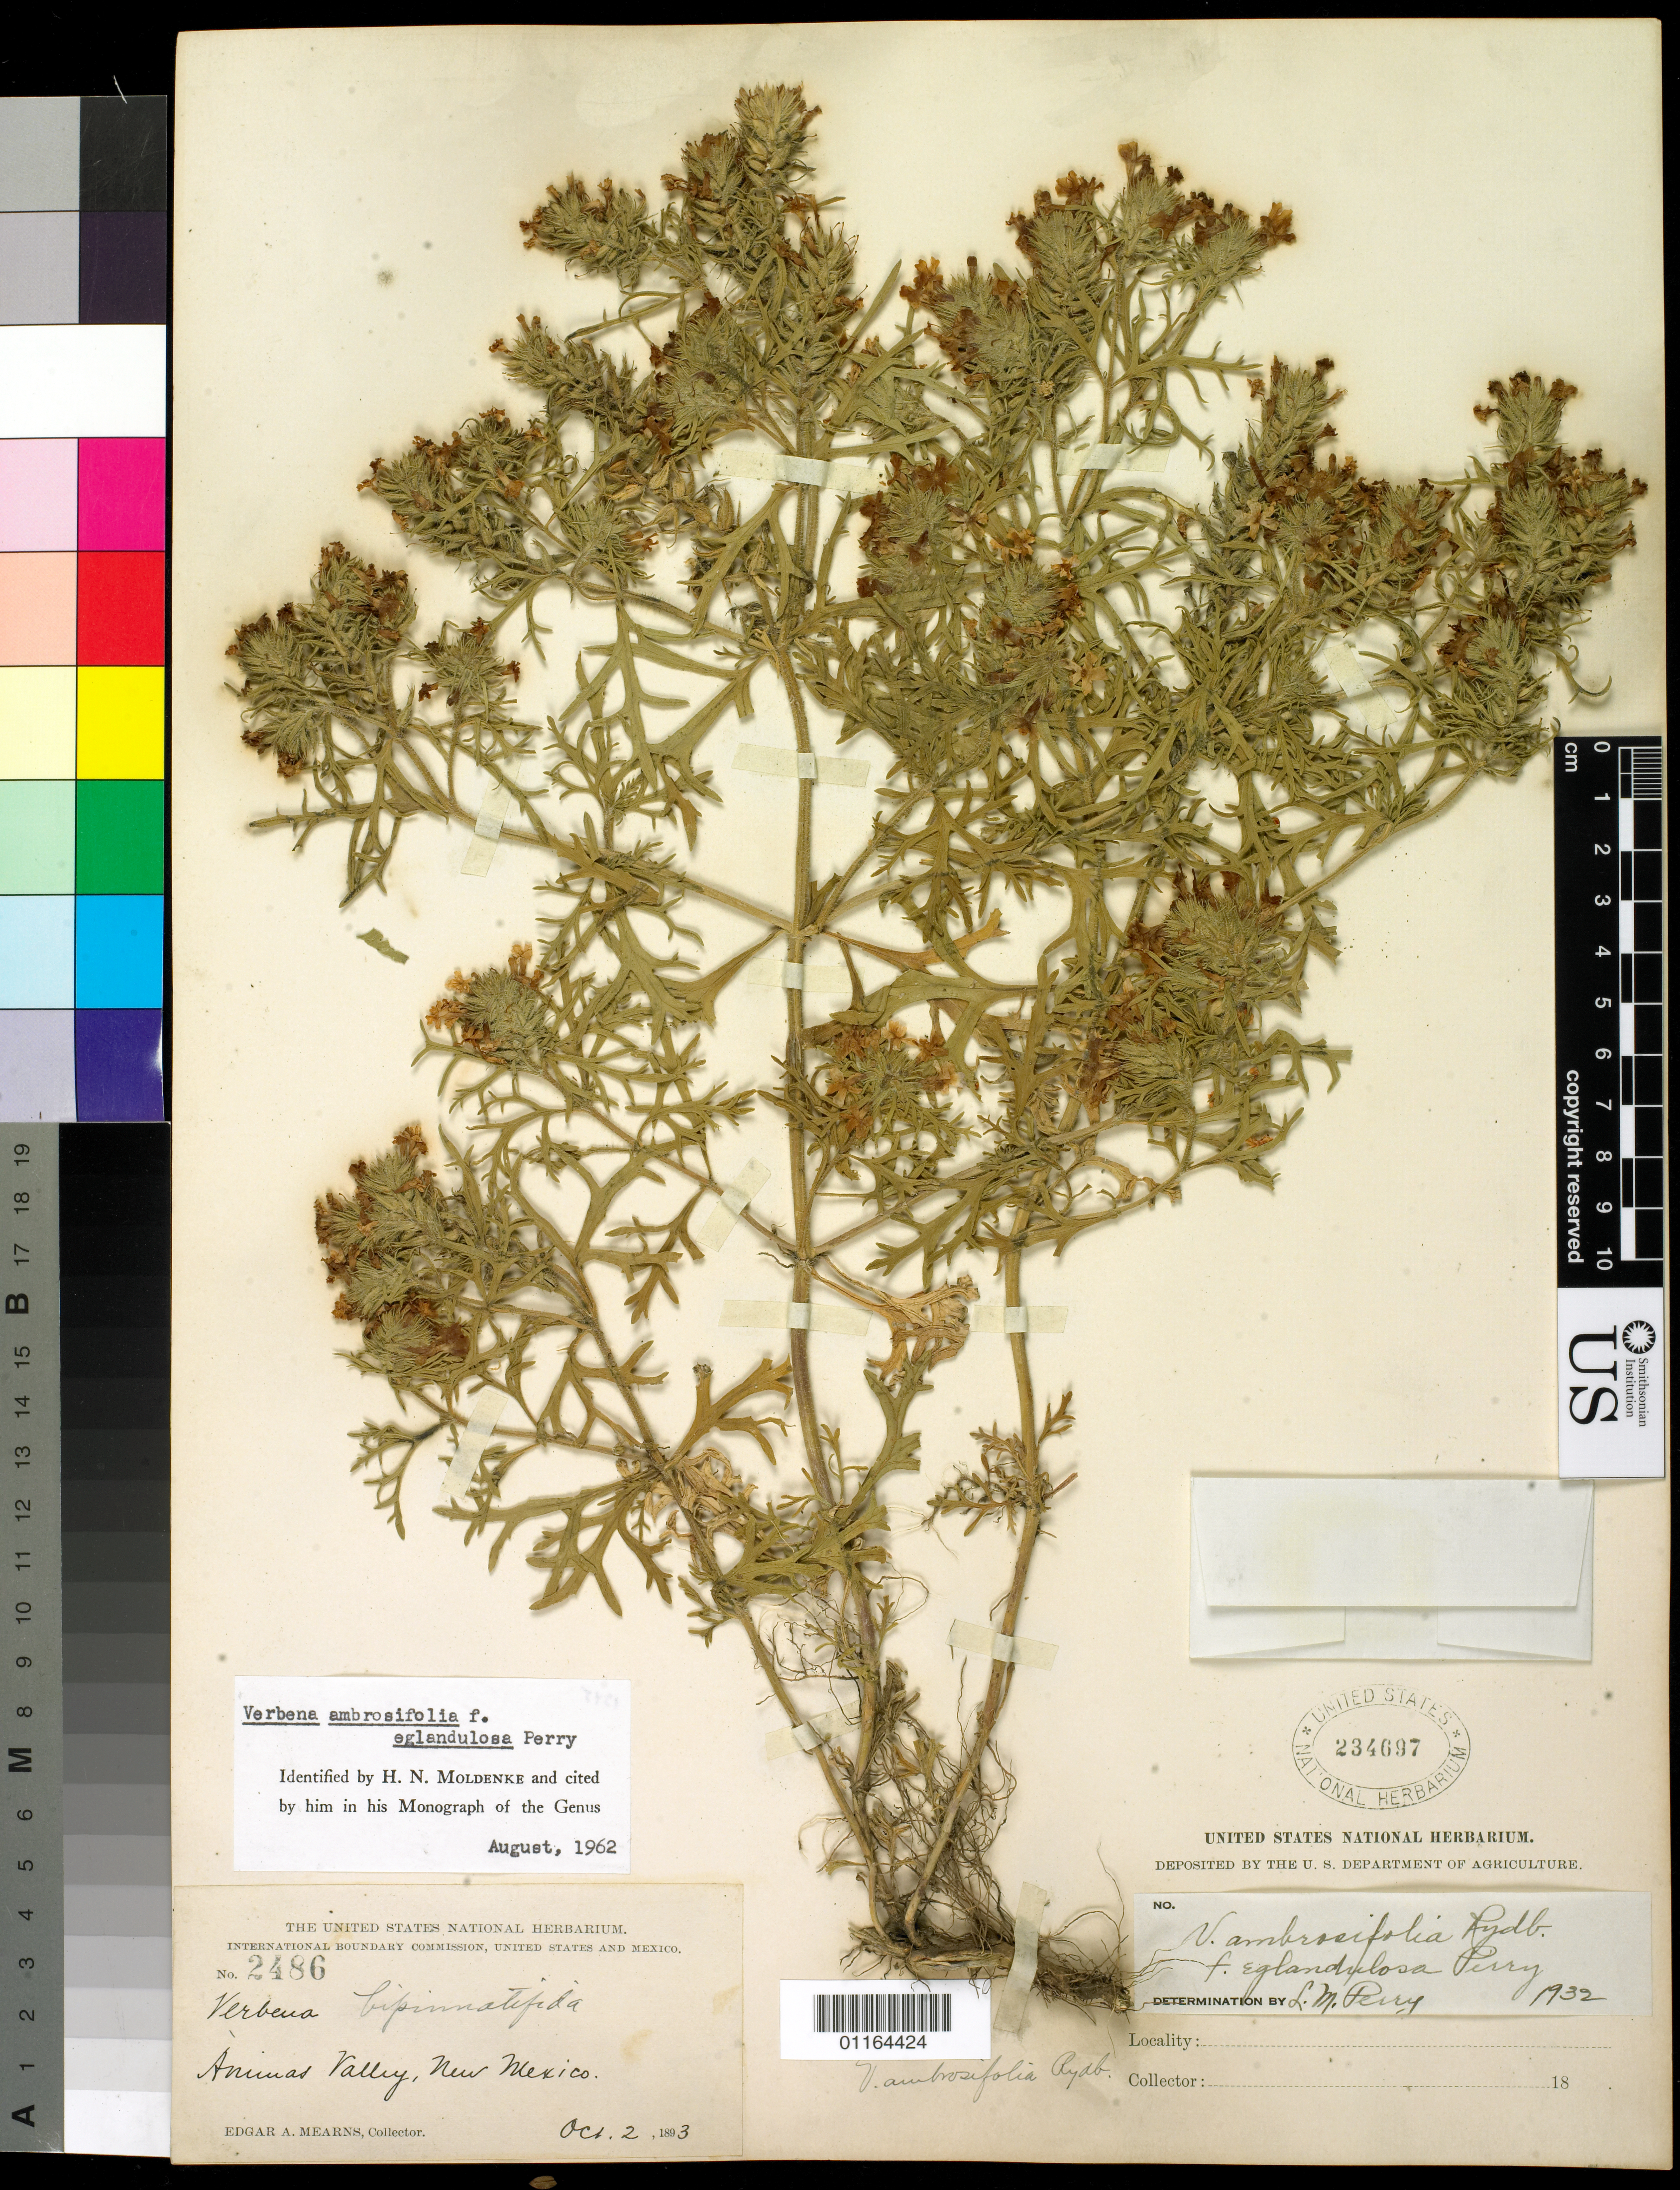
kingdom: Plantae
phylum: Tracheophyta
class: Magnoliopsida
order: Lamiales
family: Verbenaceae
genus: Verbena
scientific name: Verbena ambrosiifolia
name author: Rydb. ex Small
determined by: Moldenke, H. N.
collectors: E. A. Mearns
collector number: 2486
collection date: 1893-10-02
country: United States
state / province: New Mexico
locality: Animas Valley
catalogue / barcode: US 234697